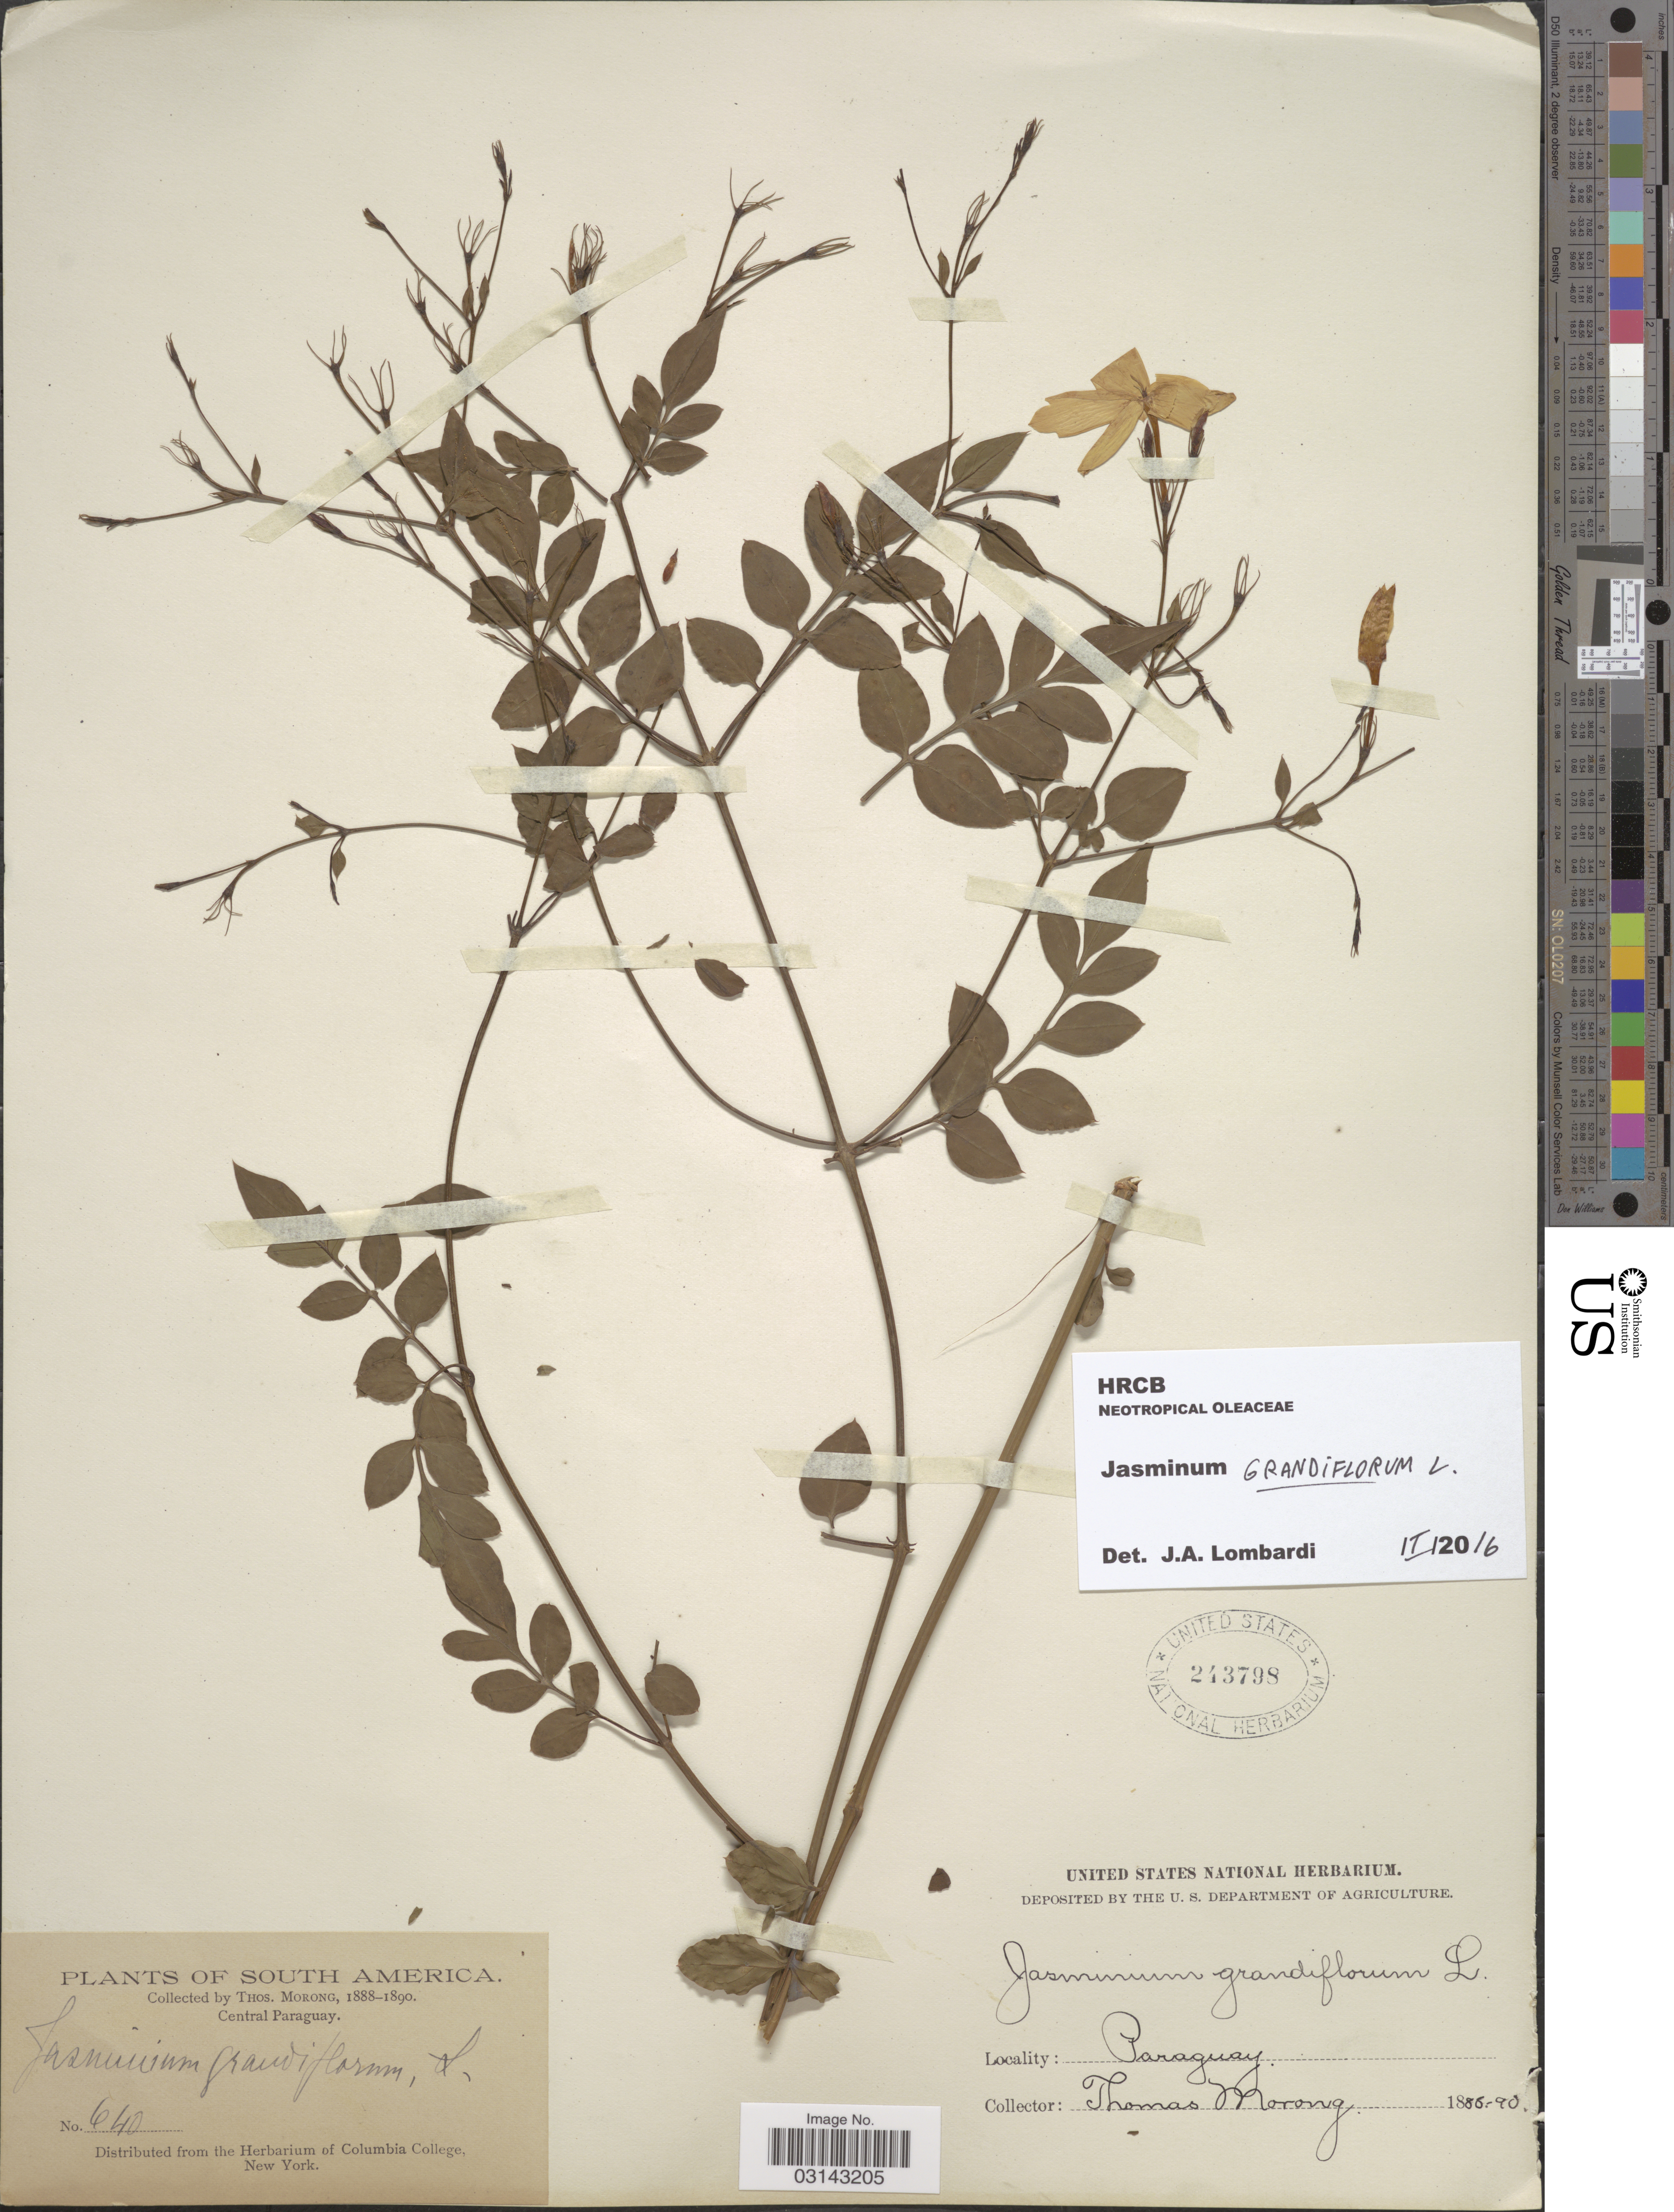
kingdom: Plantae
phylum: Tracheophyta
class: Magnoliopsida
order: Lamiales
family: Oleaceae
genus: Jasminum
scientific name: Jasminum grandiflorum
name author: L.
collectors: ex herb. T. Morong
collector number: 640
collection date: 1888/1890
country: Paraguay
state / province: Central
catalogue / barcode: US 243798